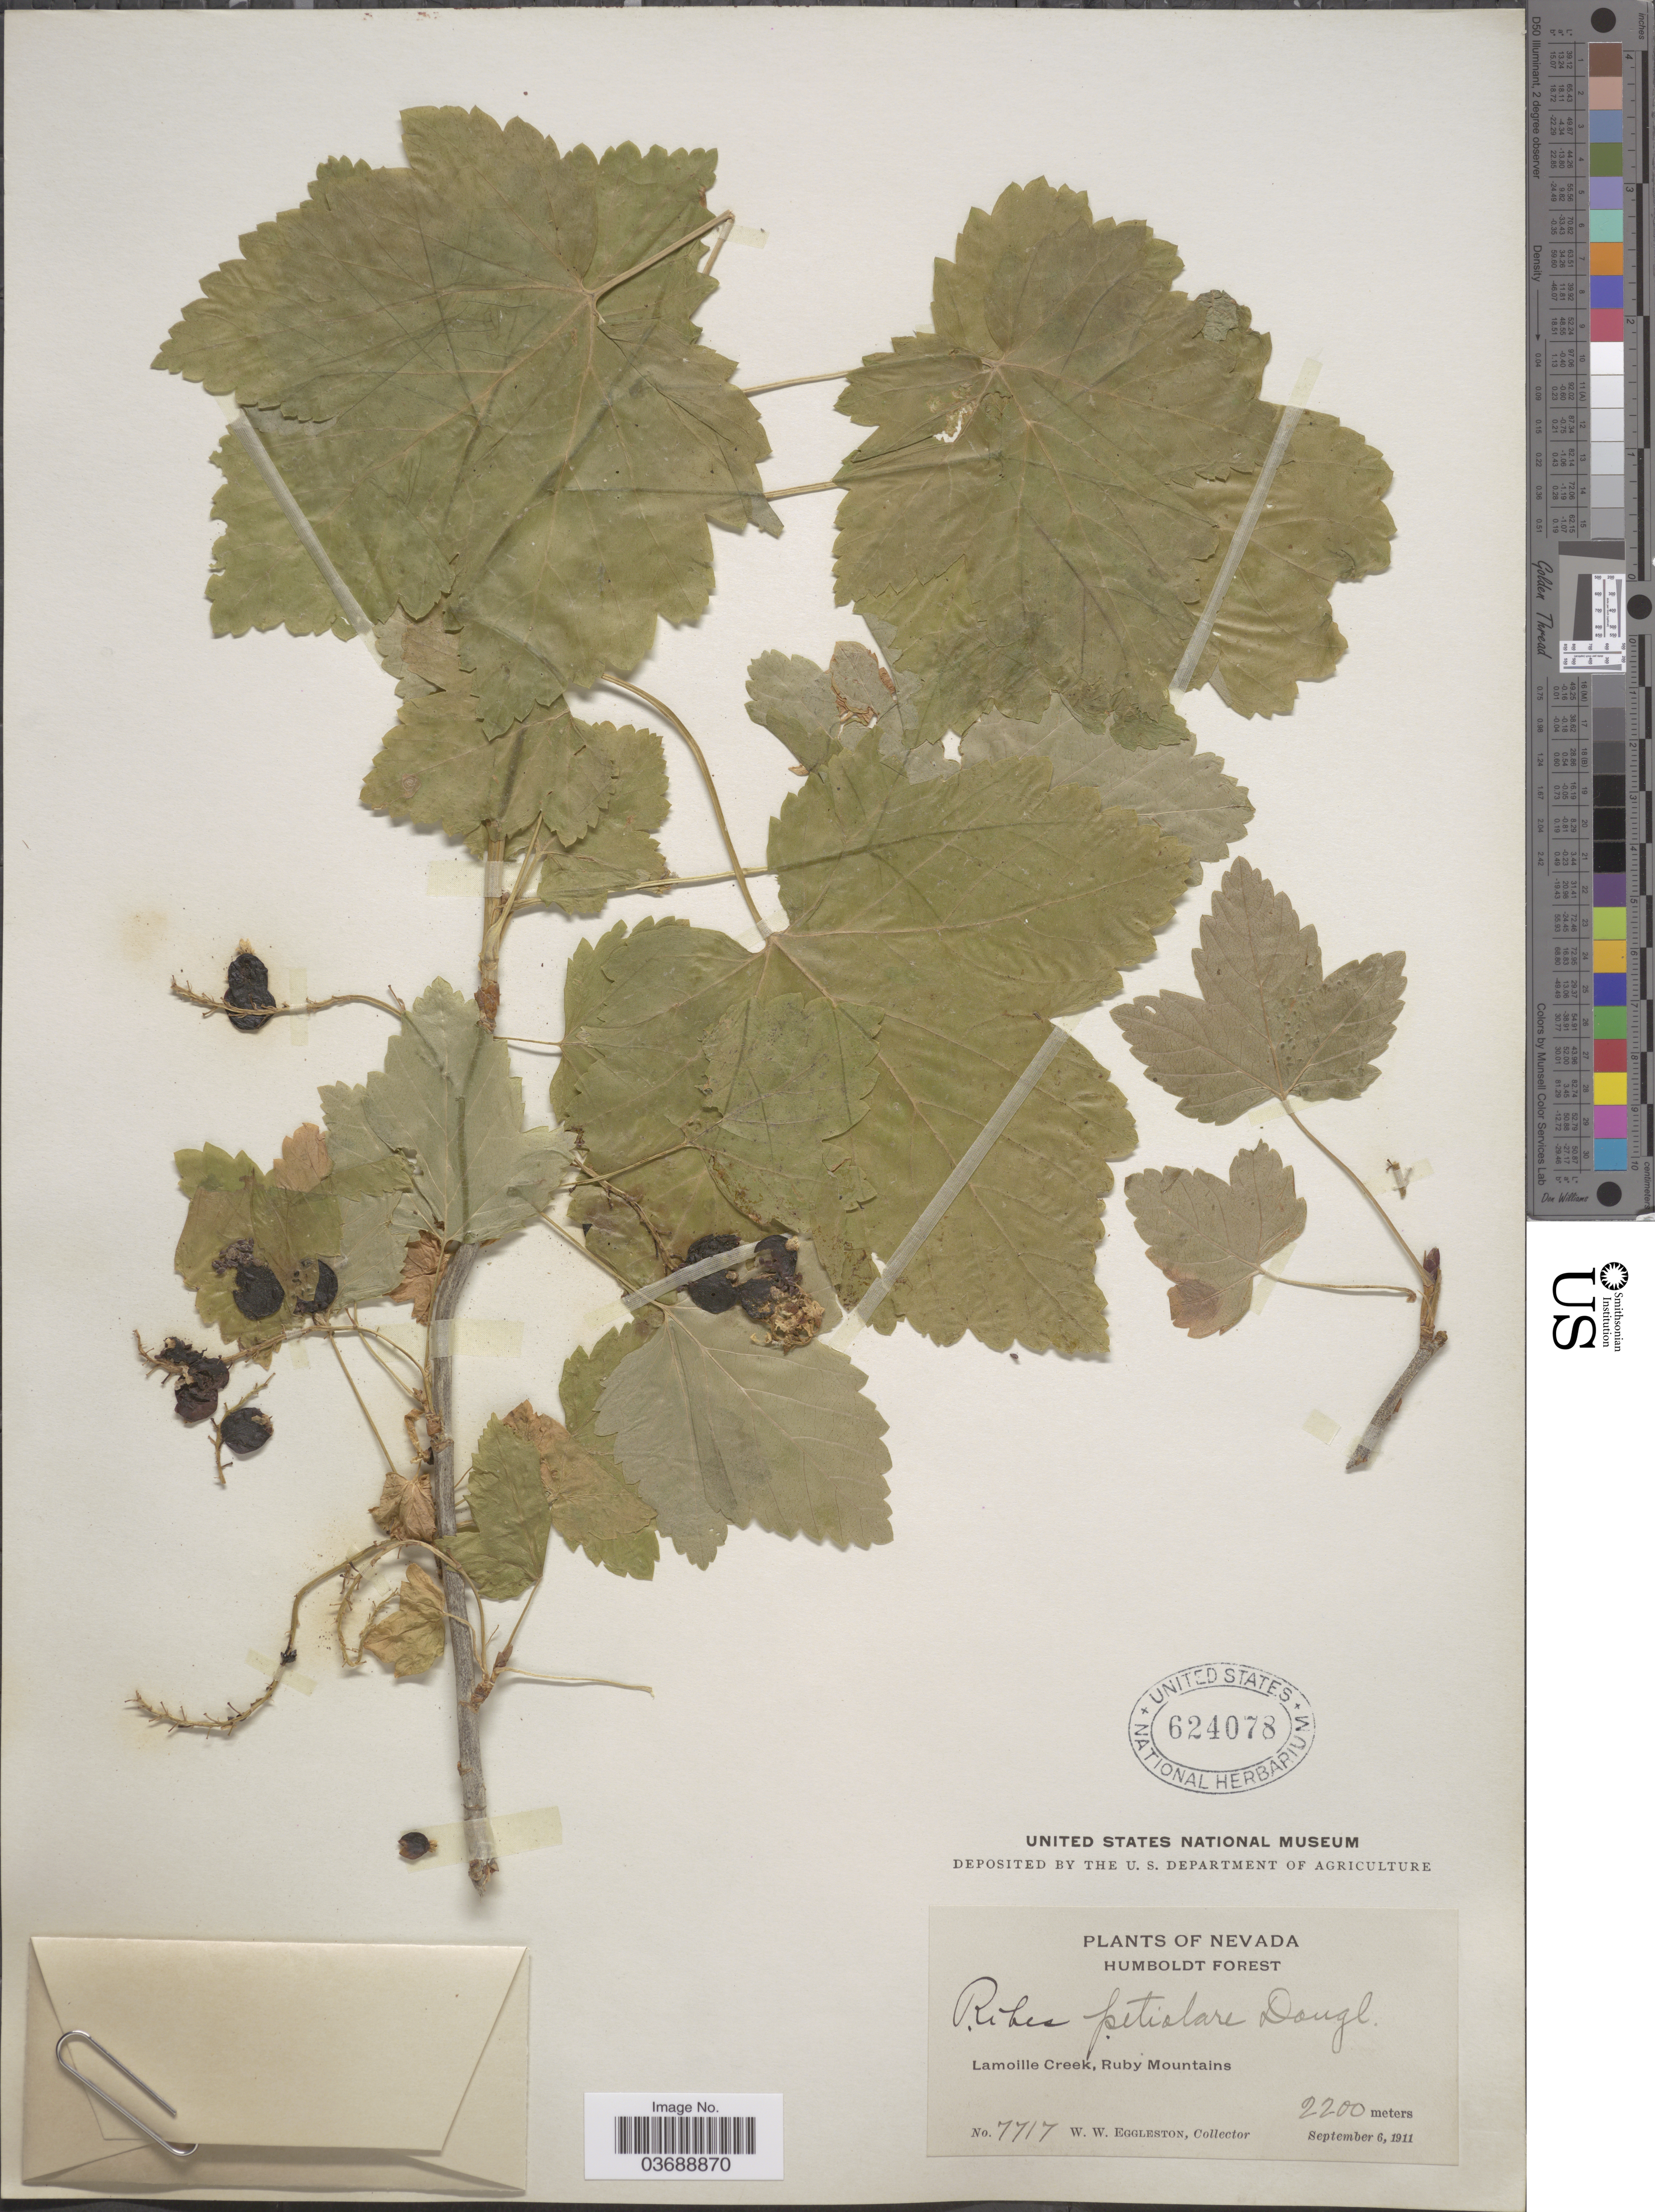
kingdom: Plantae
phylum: Tracheophyta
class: Magnoliopsida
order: Saxifragales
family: Grossulariaceae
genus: Ribes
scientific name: Ribes petiolare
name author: Douglas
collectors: W. W. Eggleston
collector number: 7717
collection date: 1911-09-06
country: United States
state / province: Nevada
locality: Humboldt Forest. Lamoille Creek, Ruby Mountains.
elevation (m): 2200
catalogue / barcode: US 624078